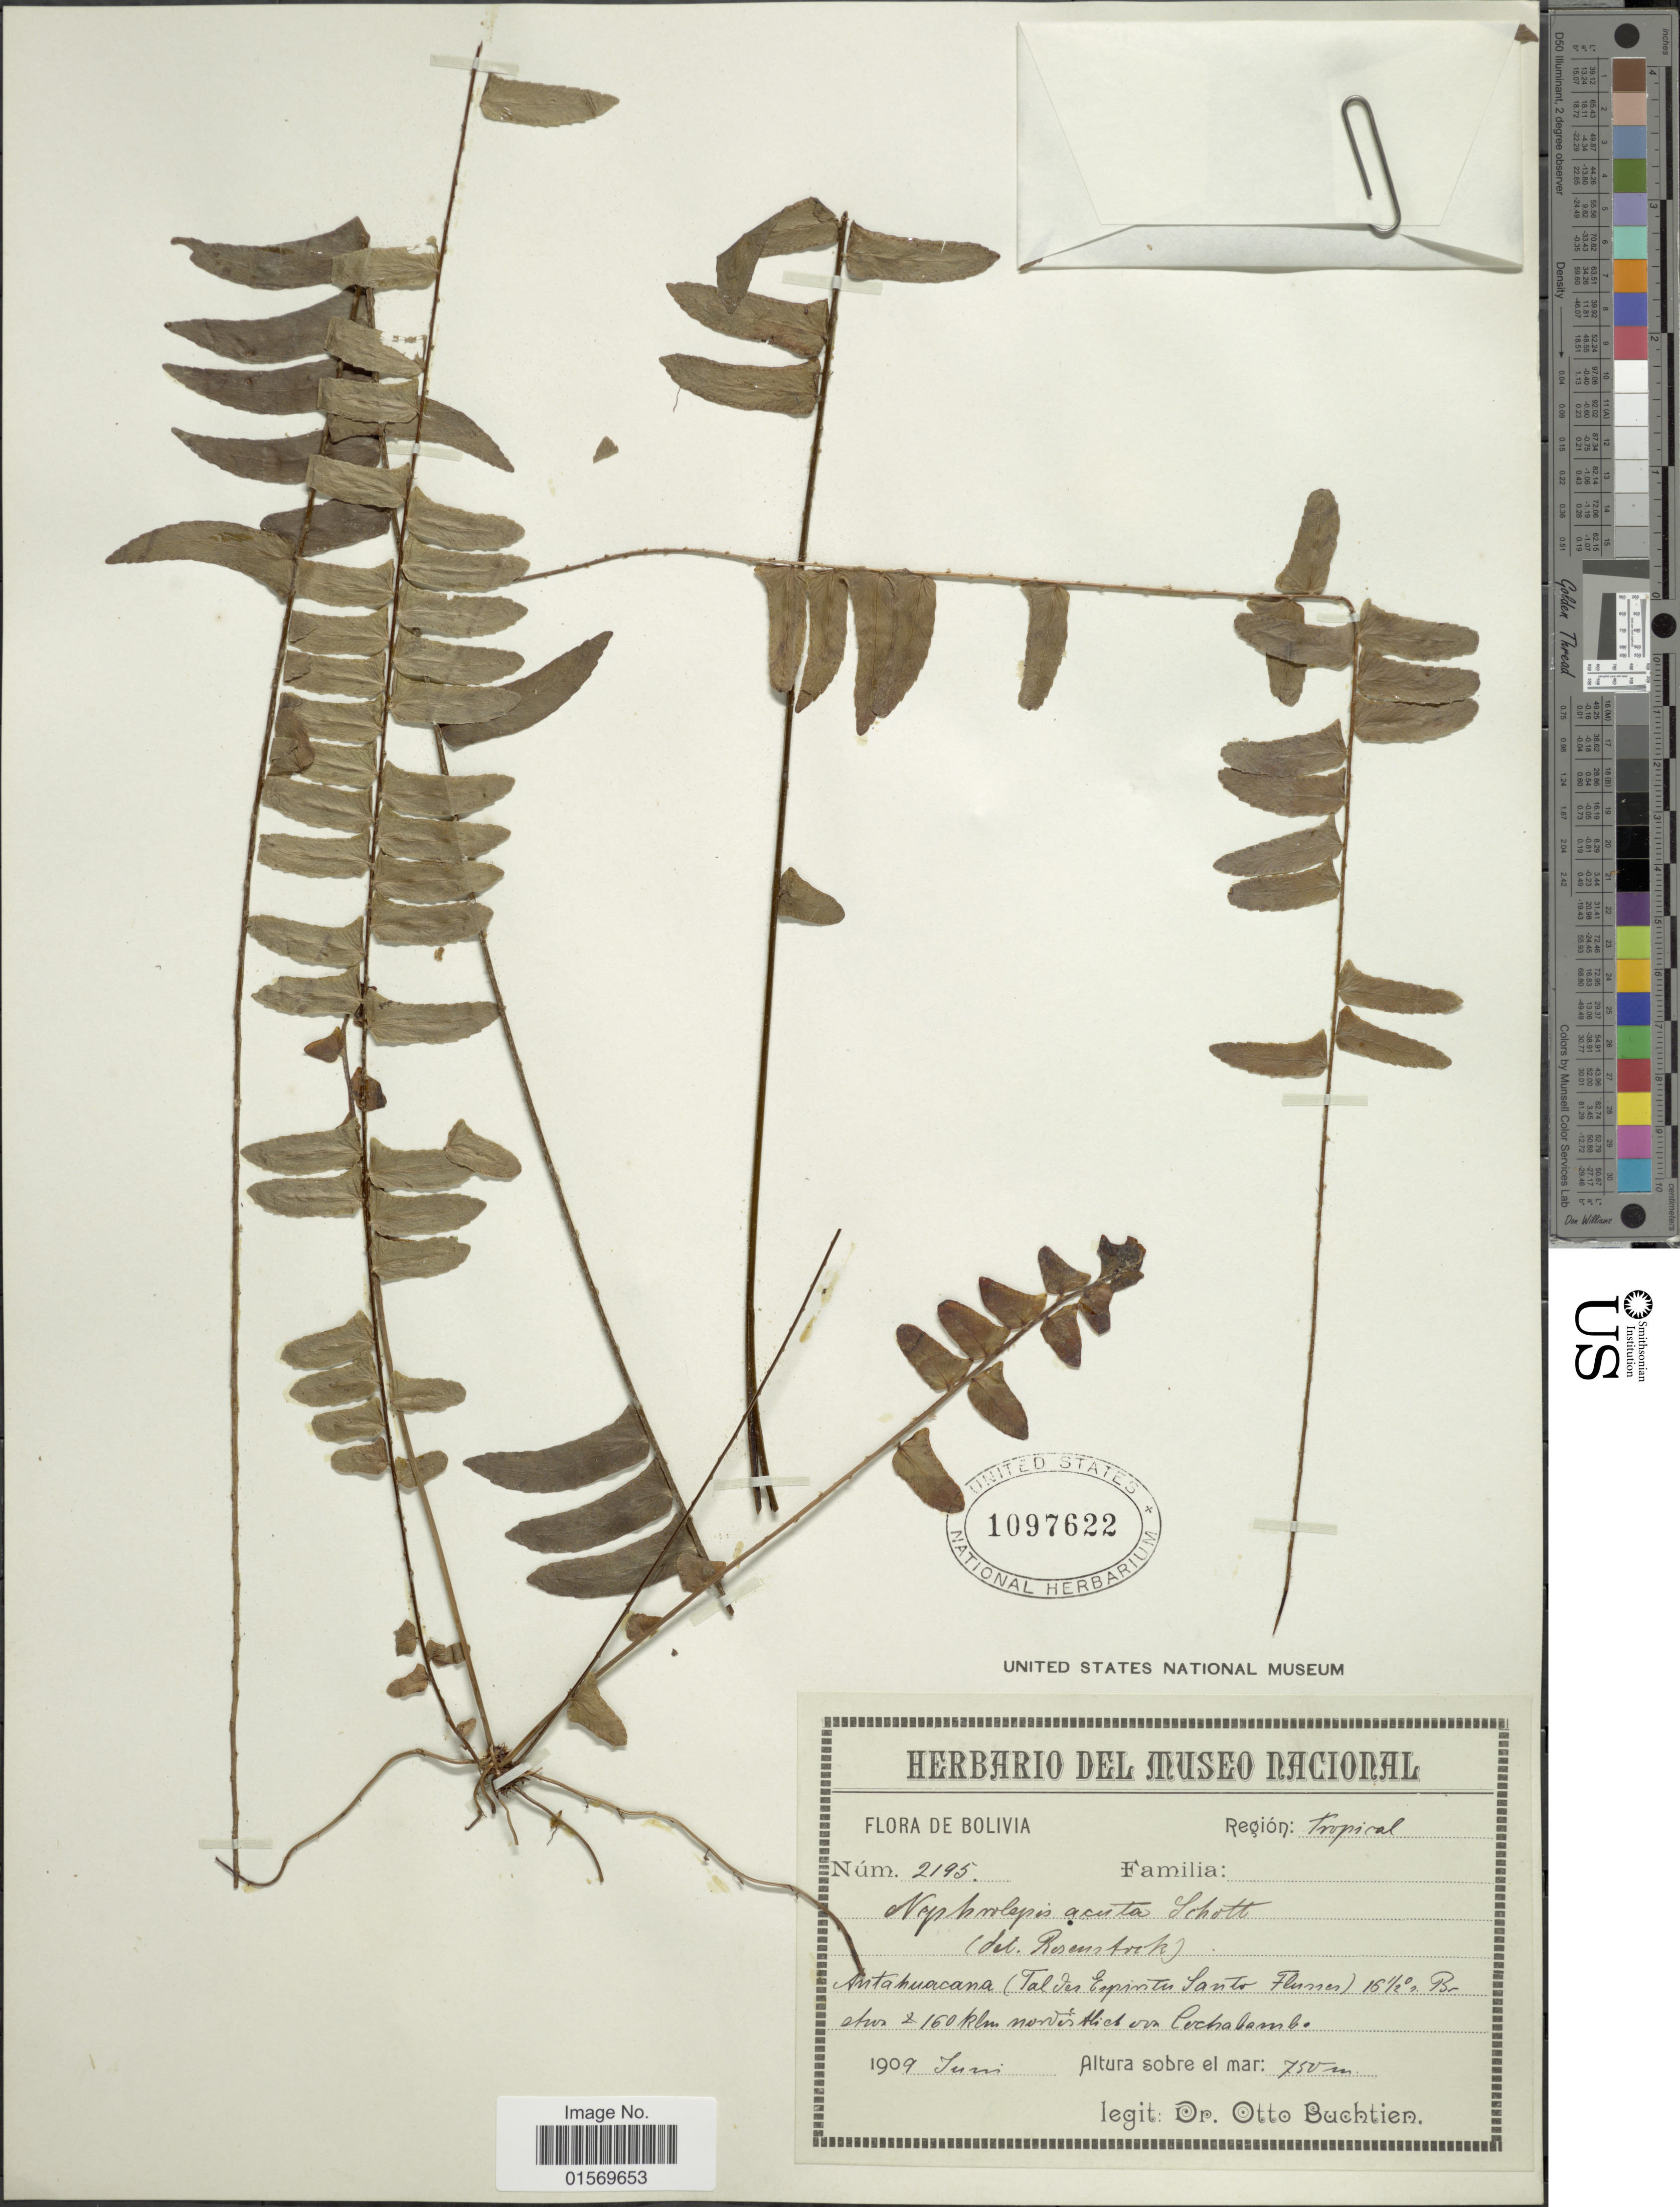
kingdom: Plantae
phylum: Tracheophyta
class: Polypodiopsida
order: Polypodiales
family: Nephrolepidaceae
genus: Nephrolepis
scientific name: Nephrolepis cordifolia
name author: (L.) C. Presl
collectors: O. Buchtien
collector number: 2195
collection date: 1909-06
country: Bolivia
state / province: Cochabamba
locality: Region: Tropical. Antahuacana ( Tal Ve Espinita Santa Flures) 16 ½° Be etwa 160 klm. nordostlich von Cochabamba.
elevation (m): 750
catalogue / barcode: US 1097622